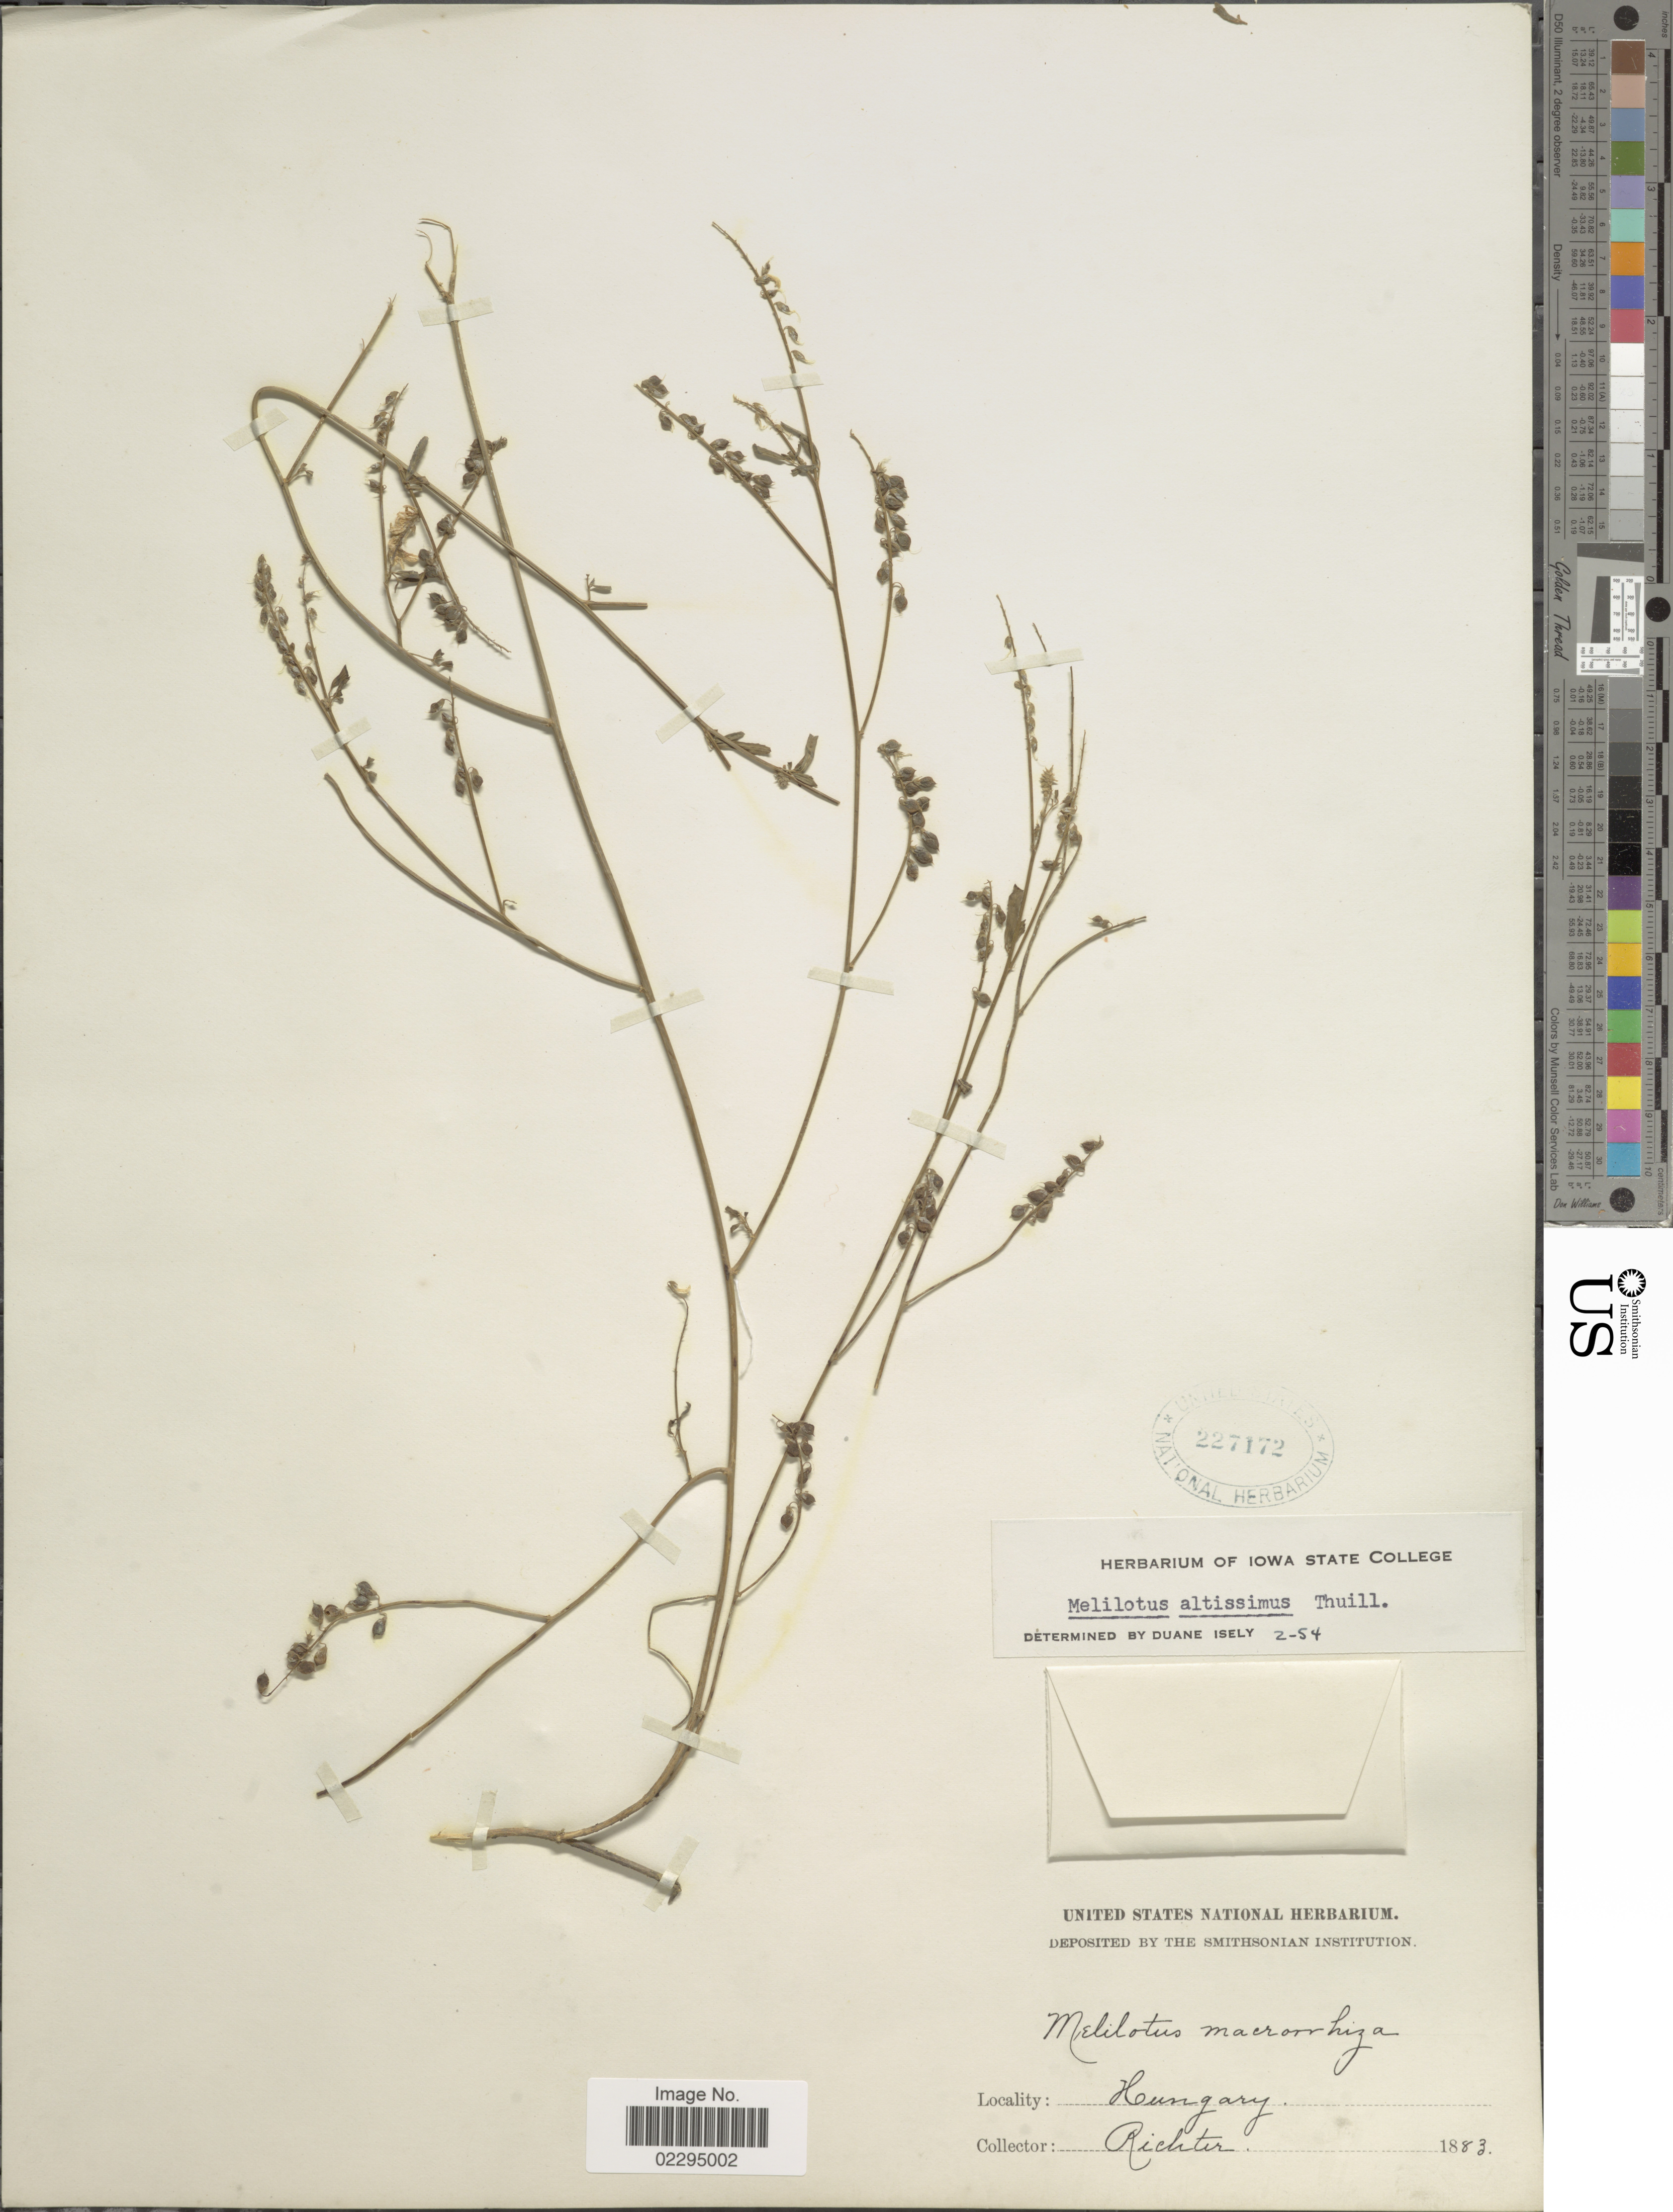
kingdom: Plantae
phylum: Tracheophyta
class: Magnoliopsida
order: Fabales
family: Fabaceae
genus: Melilotus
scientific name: Melilotus altissimus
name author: Thuill.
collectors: -- Richter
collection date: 1883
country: Hungary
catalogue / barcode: US 227172